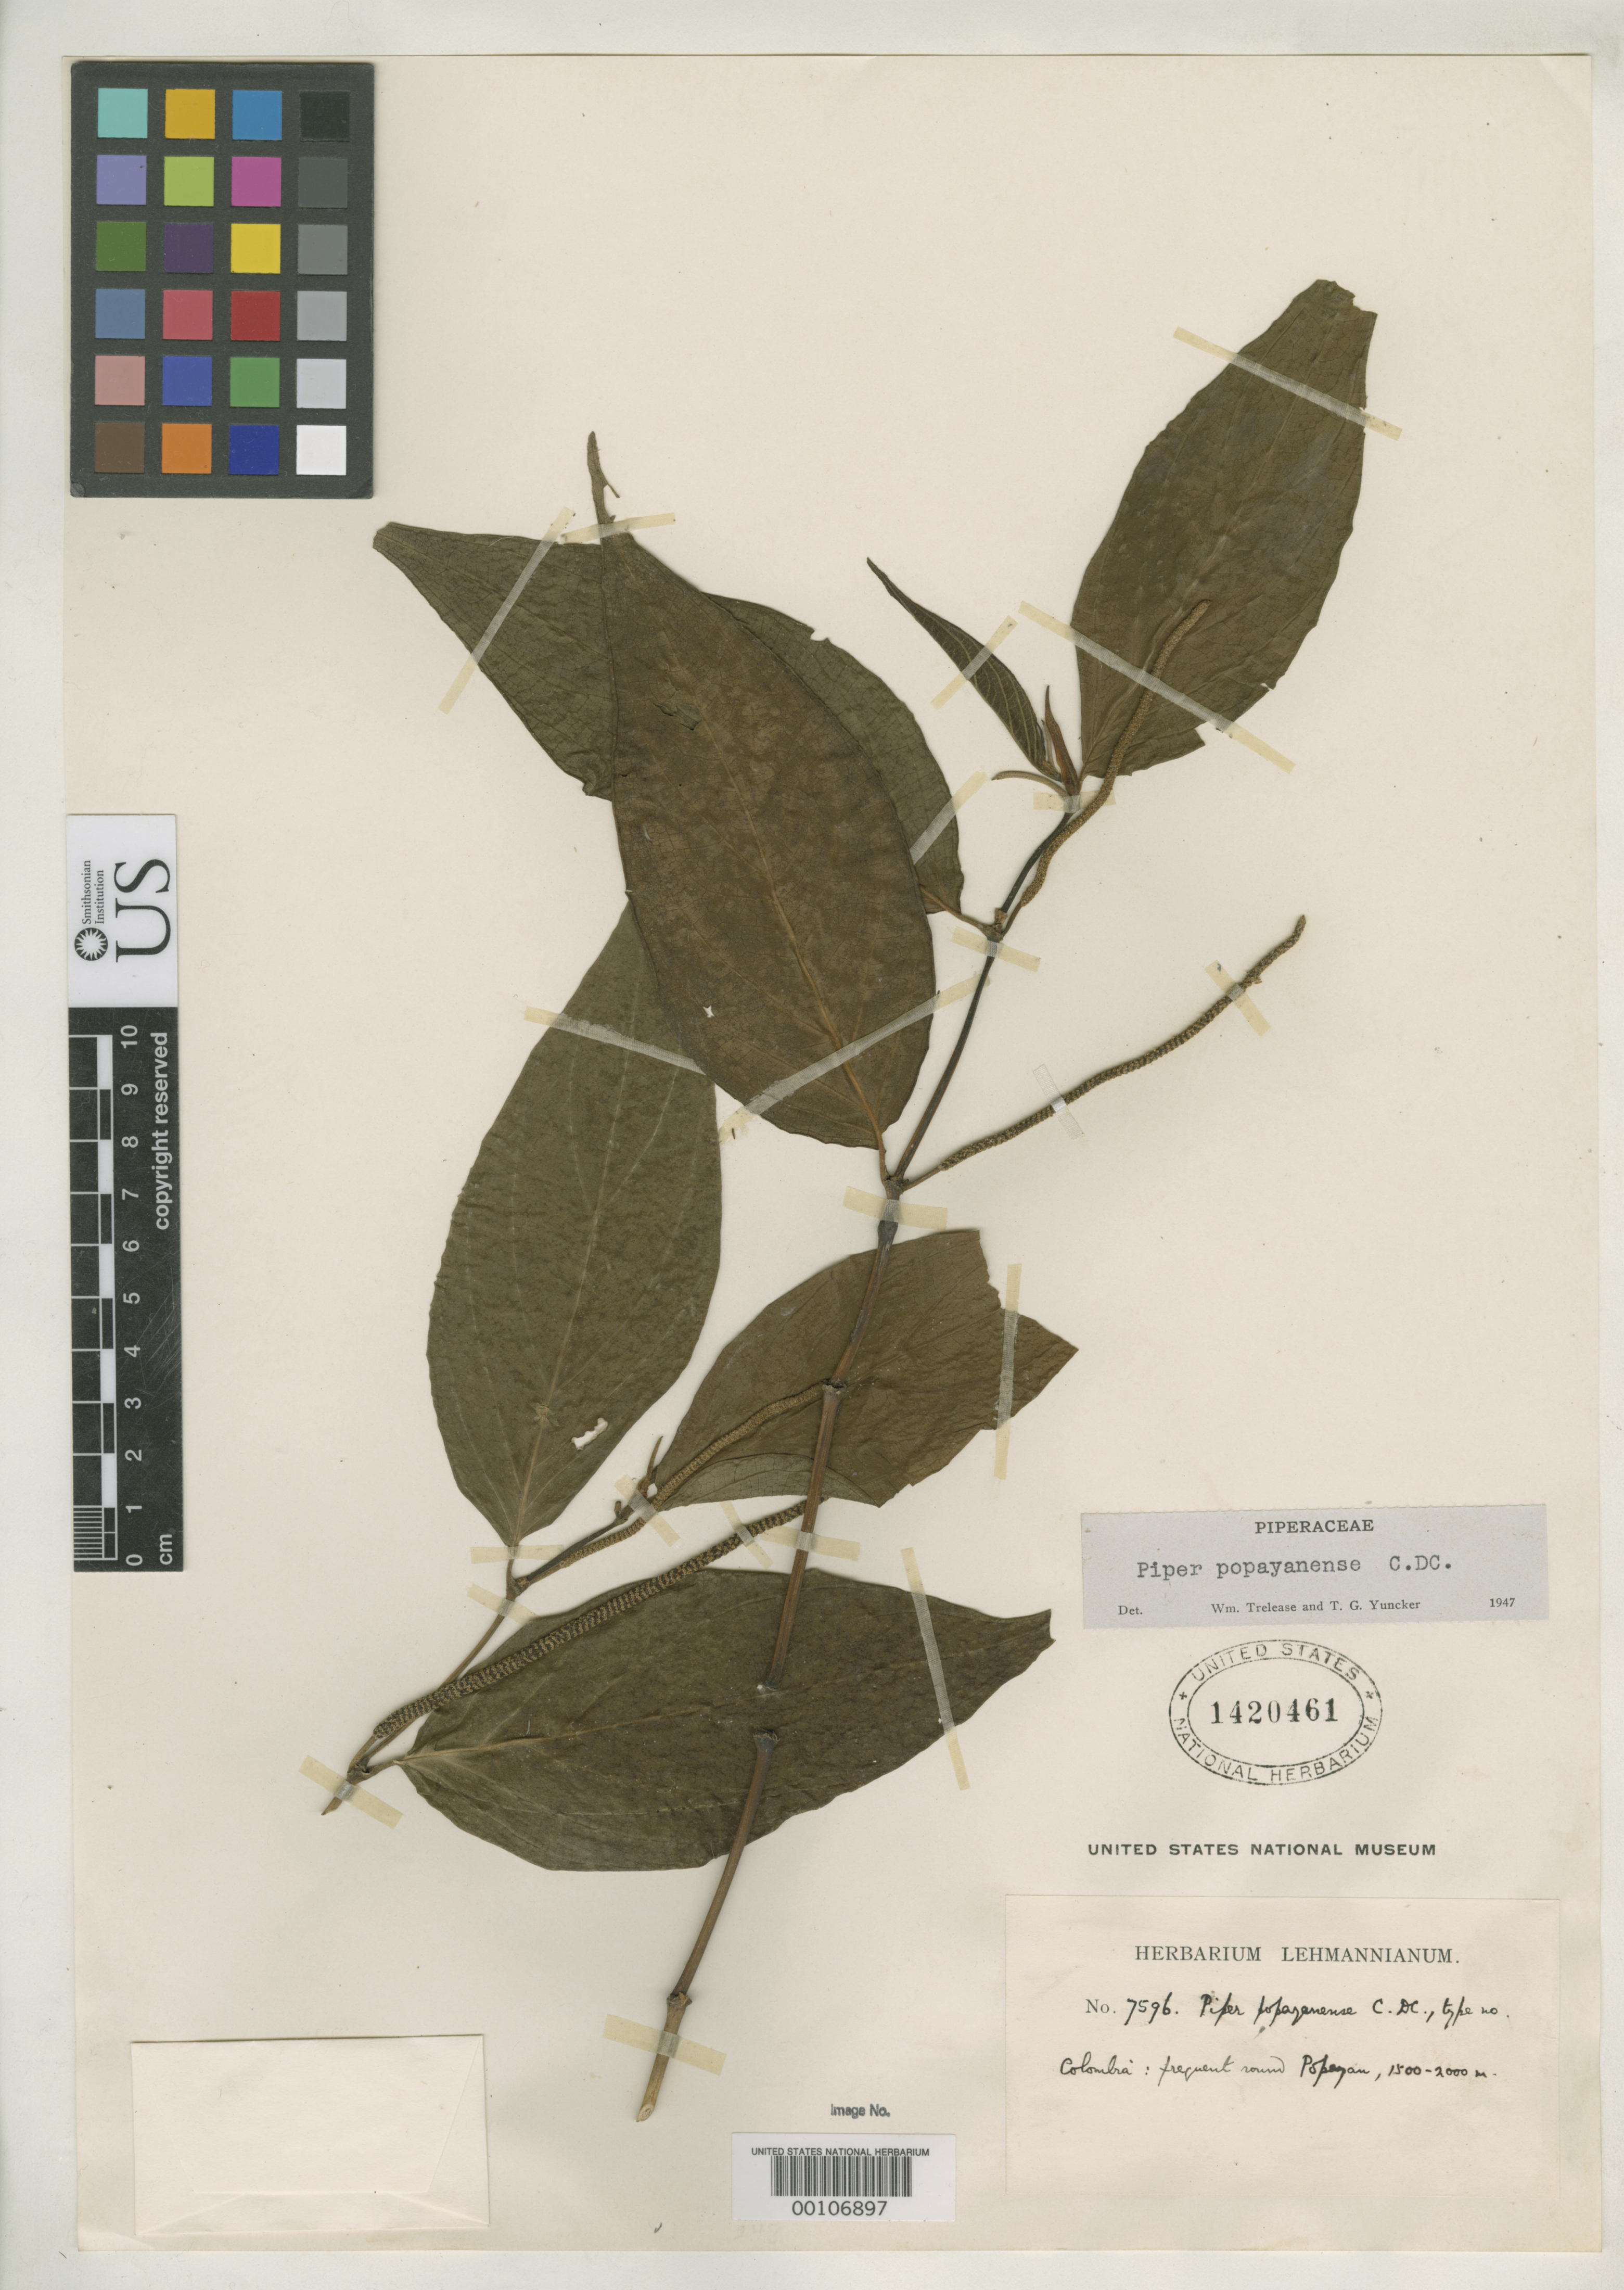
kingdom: Plantae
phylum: Tracheophyta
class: Magnoliopsida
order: Piperales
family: Piperaceae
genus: Piper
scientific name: Piper popayanense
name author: C. DC.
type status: Isotype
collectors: F. C. Lehmann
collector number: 7596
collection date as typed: Mar 1890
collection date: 1890-03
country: Colombia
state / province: Cauca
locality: Near Popayan.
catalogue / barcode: US 1420461